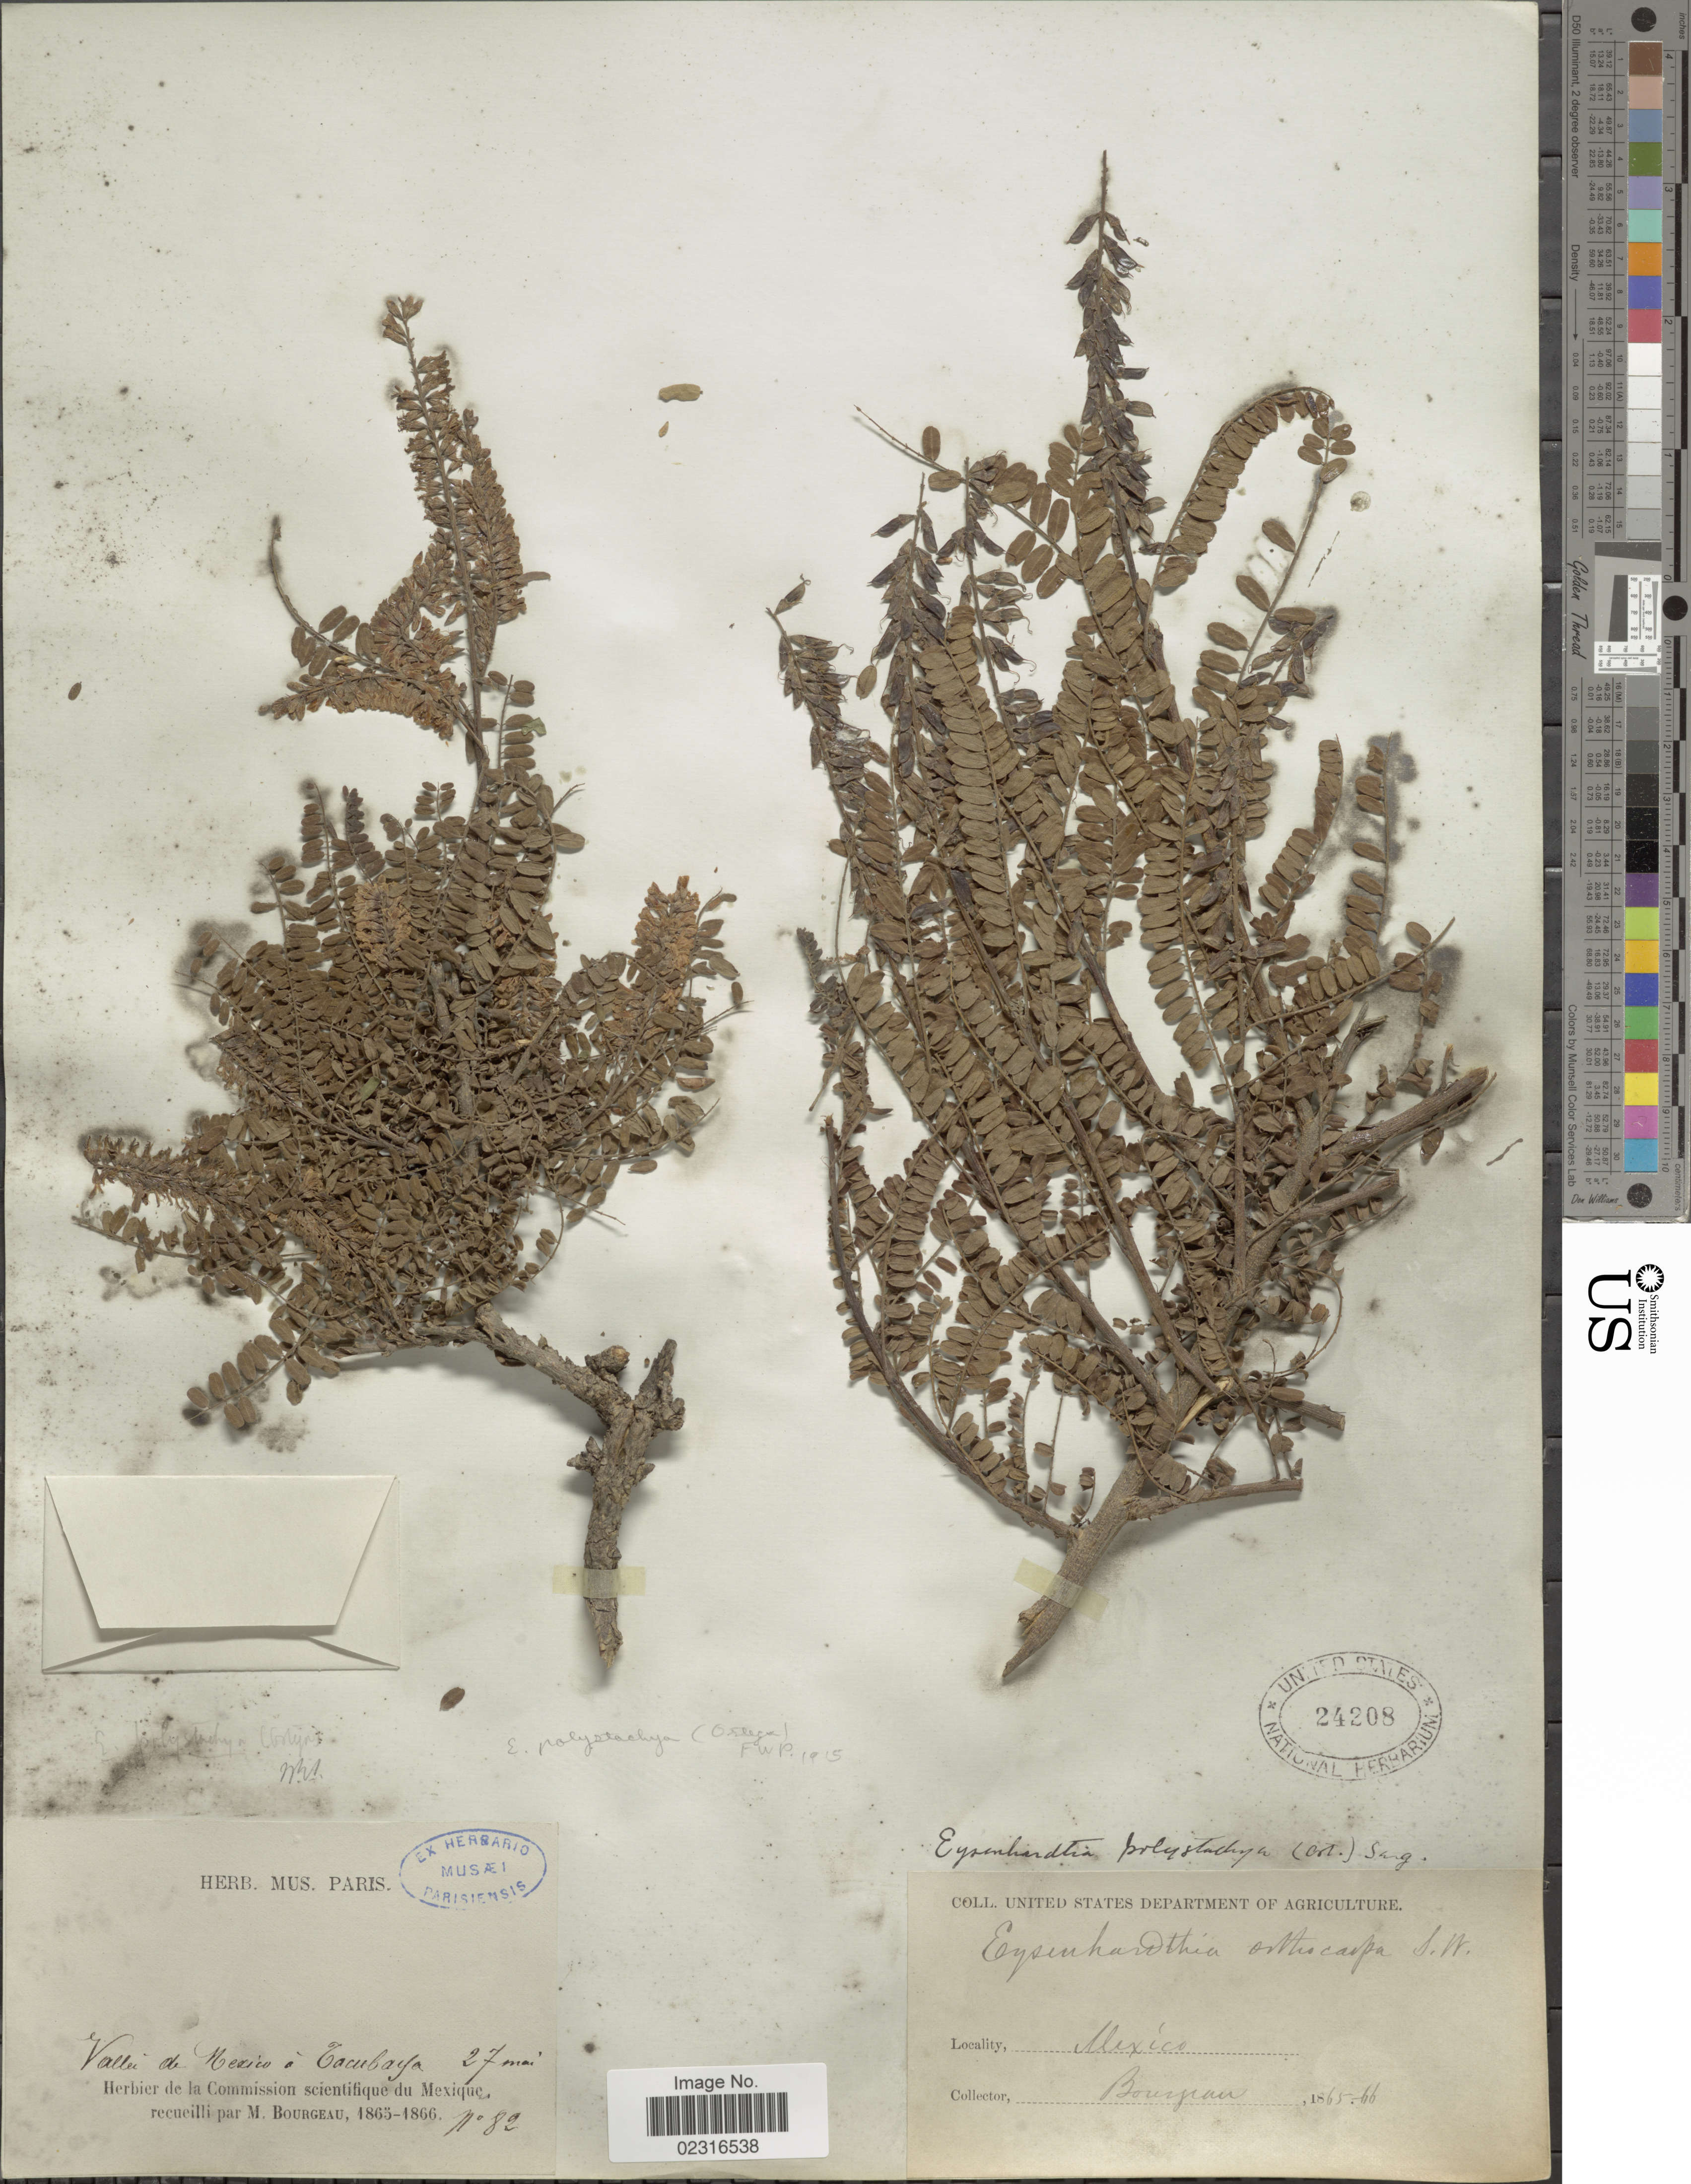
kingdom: Plantae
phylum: Tracheophyta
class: Magnoliopsida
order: Fabales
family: Fabaceae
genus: Eysenhardtia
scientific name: Eysenhardtia polystachya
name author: (Ortega) Sarg.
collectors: M. Bourgeau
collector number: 82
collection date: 1865-05-27/1866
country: Mexico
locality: Vallée de Mexico à Tacubaya [Valley of Mexico at Tacubaya]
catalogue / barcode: US 24208